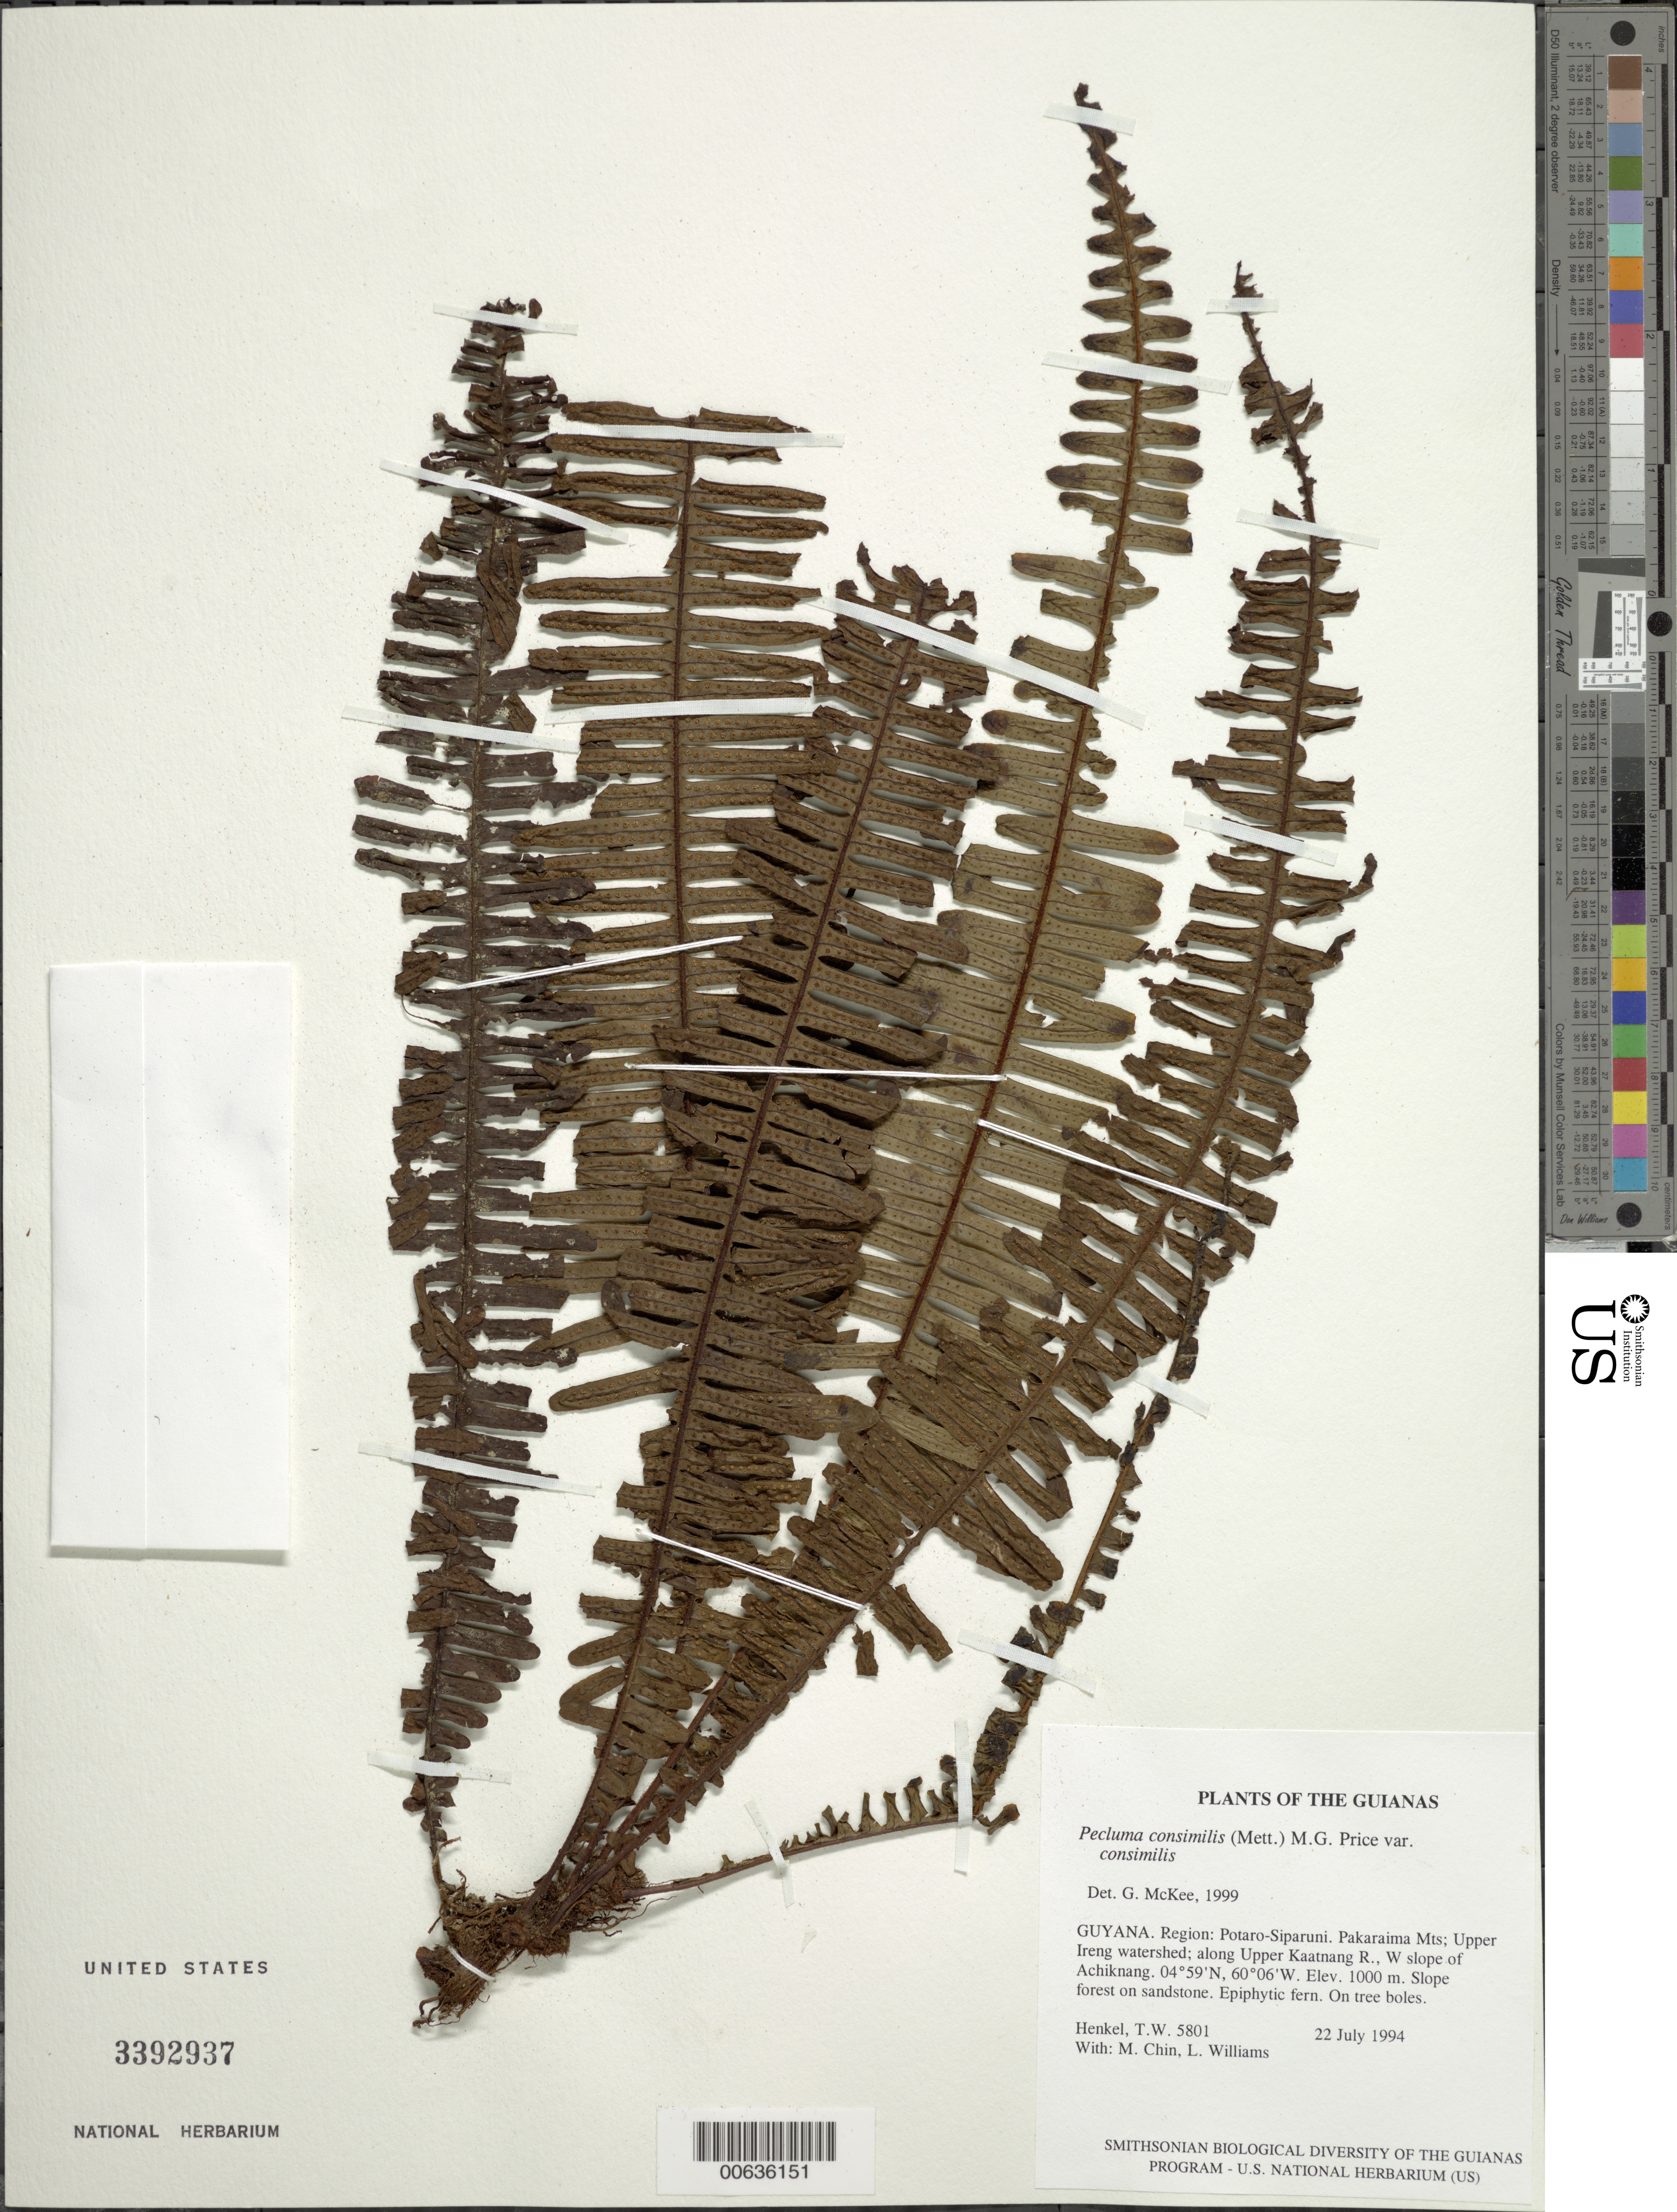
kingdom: Plantae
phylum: Tracheophyta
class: Polypodiopsida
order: Polypodiales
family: Polypodiaceae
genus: Pecluma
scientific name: Pecluma consimilis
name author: (Mett.) M.G. Price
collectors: T. Henkel, M. Chin & L. Williams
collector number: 5801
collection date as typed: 22 July 1994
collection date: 1994-07-22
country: Guyana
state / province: Potaro-Siparuni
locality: Pakaraima Mts; Upper Ireng watershed; along Upper Kaatnang R., W slope of Achiknang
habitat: Slope forest on sandstone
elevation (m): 1000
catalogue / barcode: US 3392937